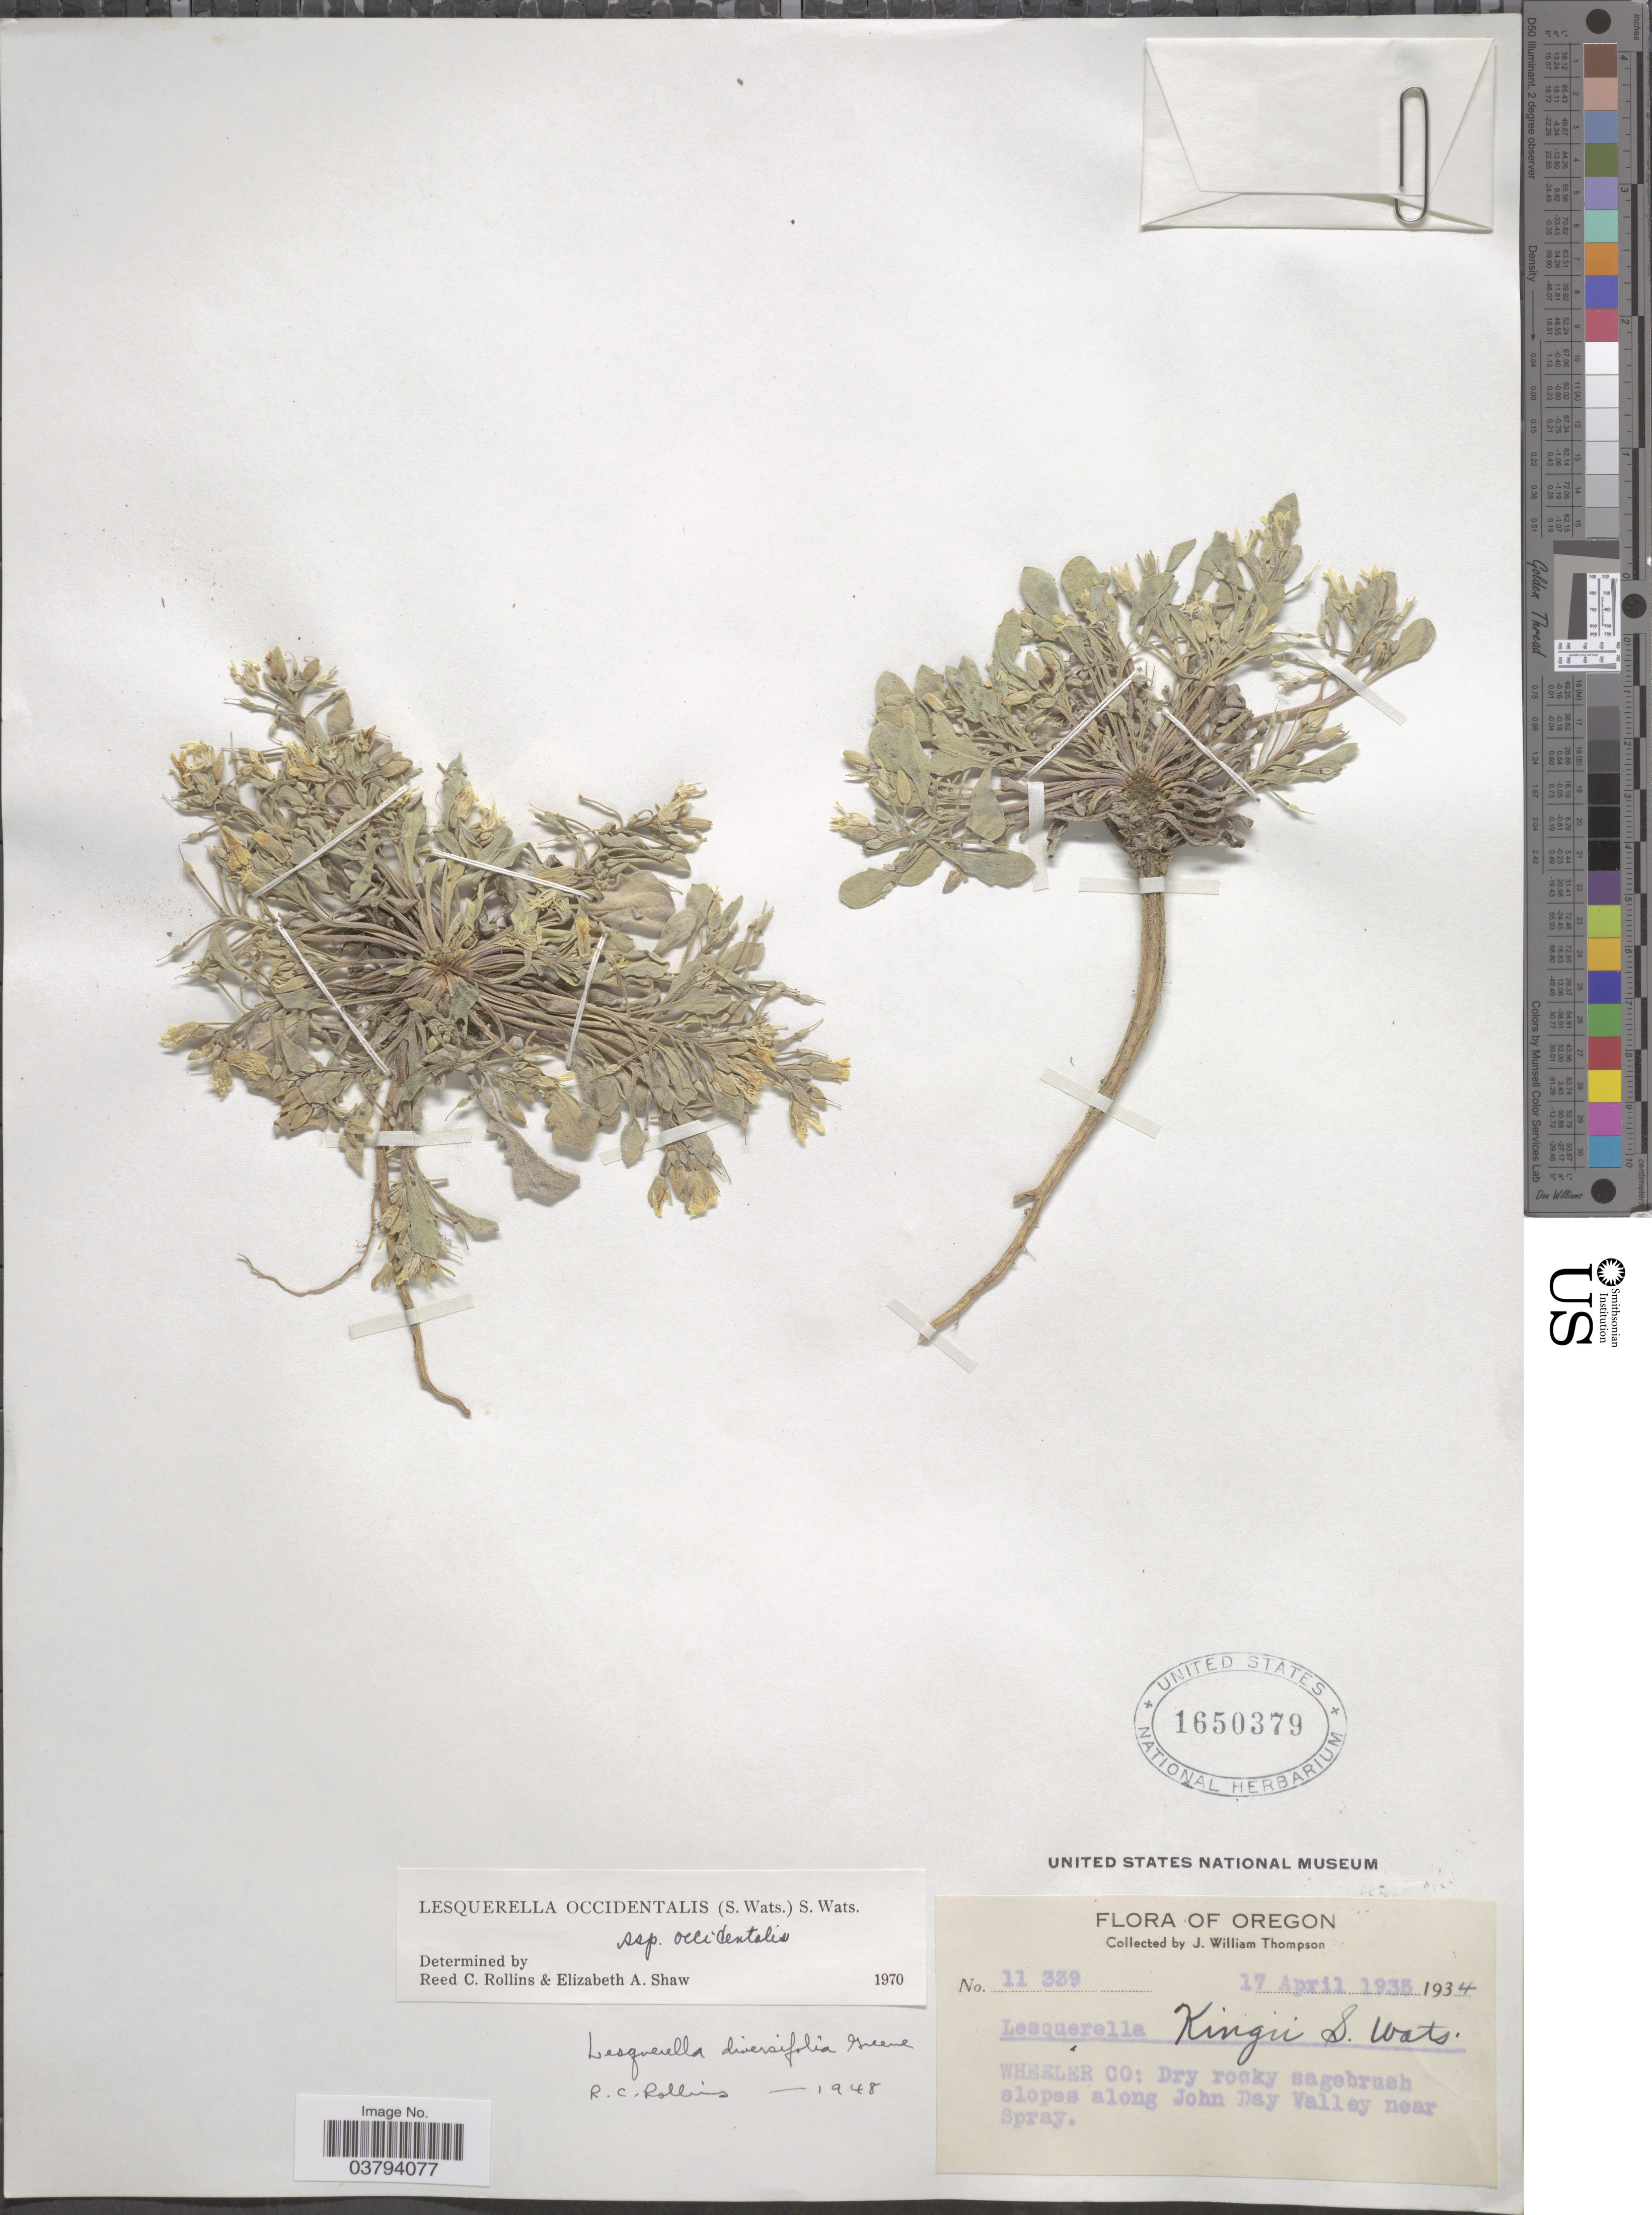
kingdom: Plantae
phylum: Tracheophyta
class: Magnoliopsida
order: Brassicales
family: Brassicaceae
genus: Lesquerella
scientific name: Lesquerella occidentalis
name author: S. Watson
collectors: J. W. Thompson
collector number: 11339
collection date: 1934-04-17/1935-04-17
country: United States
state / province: Oregon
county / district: Wheeler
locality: Wheeler Co: Dry rocky sagebrush slopes along John Day Valley near Spray.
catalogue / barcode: US 1650379